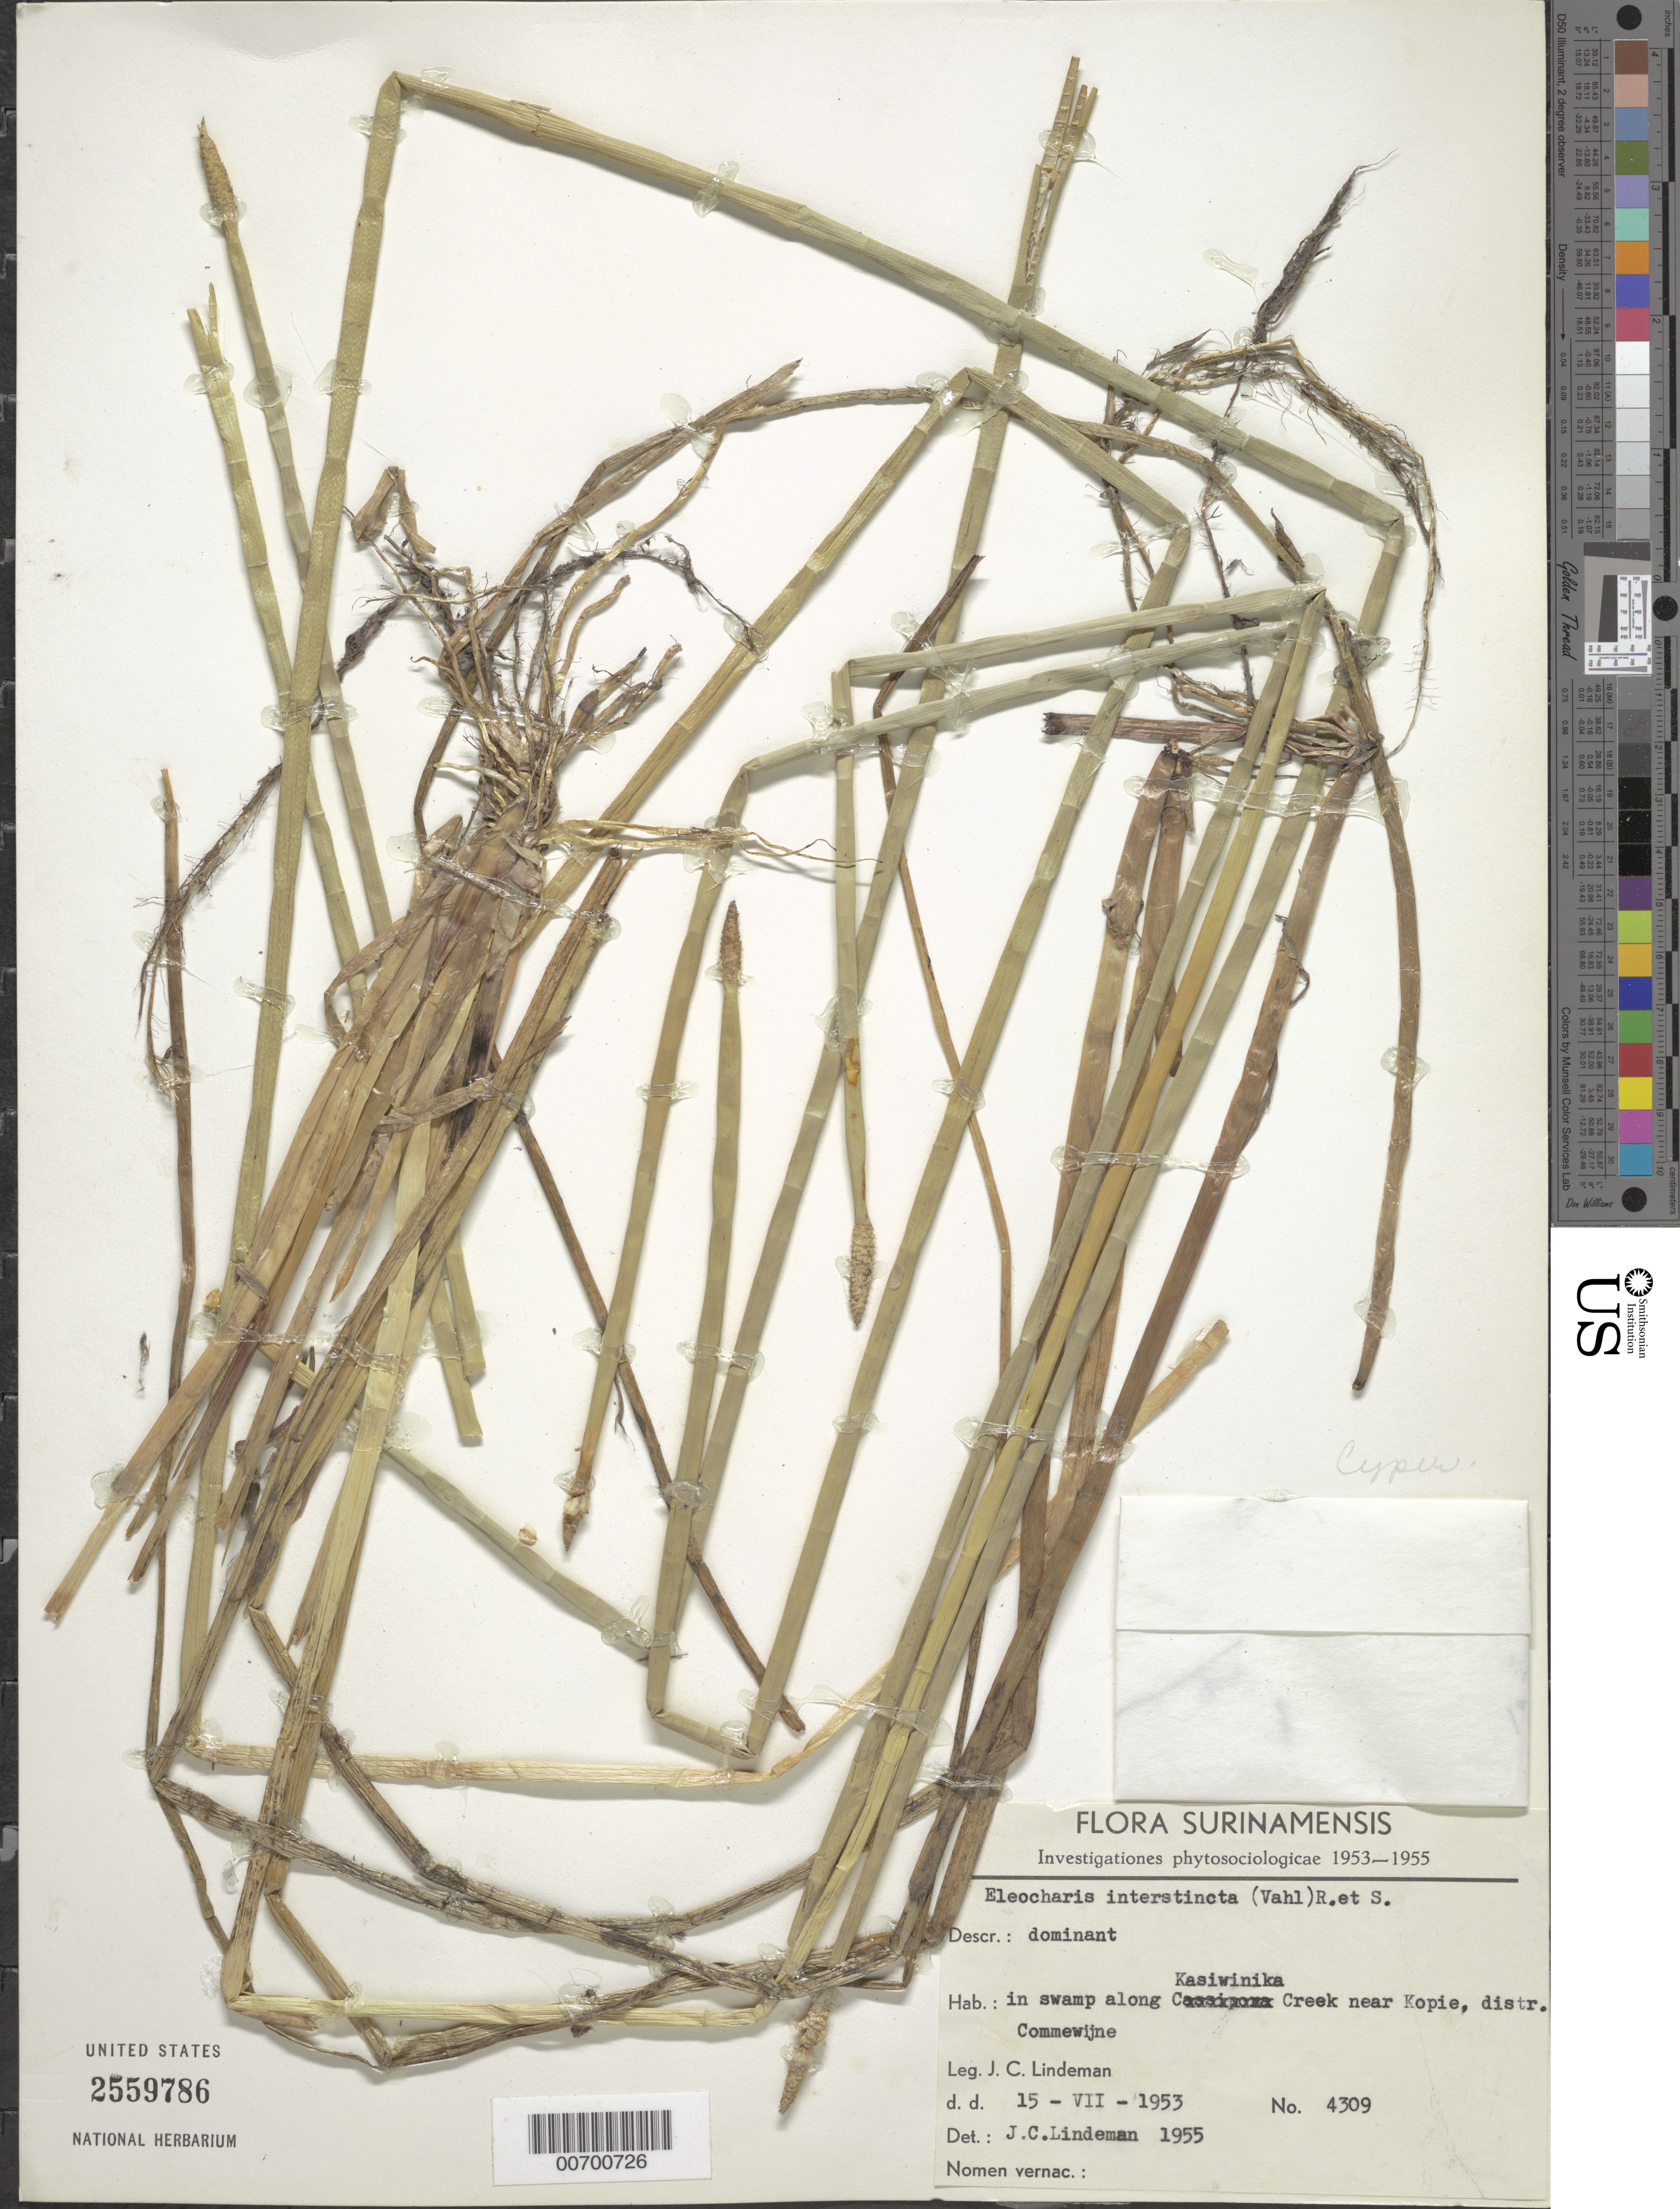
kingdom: Plantae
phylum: Tracheophyta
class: Liliopsida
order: Poales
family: Cyperaceae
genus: Eleocharis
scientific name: Eleocharis interstincta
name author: (Vahl) Roem. & Schult.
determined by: Lindeman, J. C.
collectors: J. C. Lindeman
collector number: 4309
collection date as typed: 15-Jul-53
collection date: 1953-07-15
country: Suriname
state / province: Commewijne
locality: Kassewinica Creek near Kopie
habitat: Swamp along creek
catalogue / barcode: US 2559786